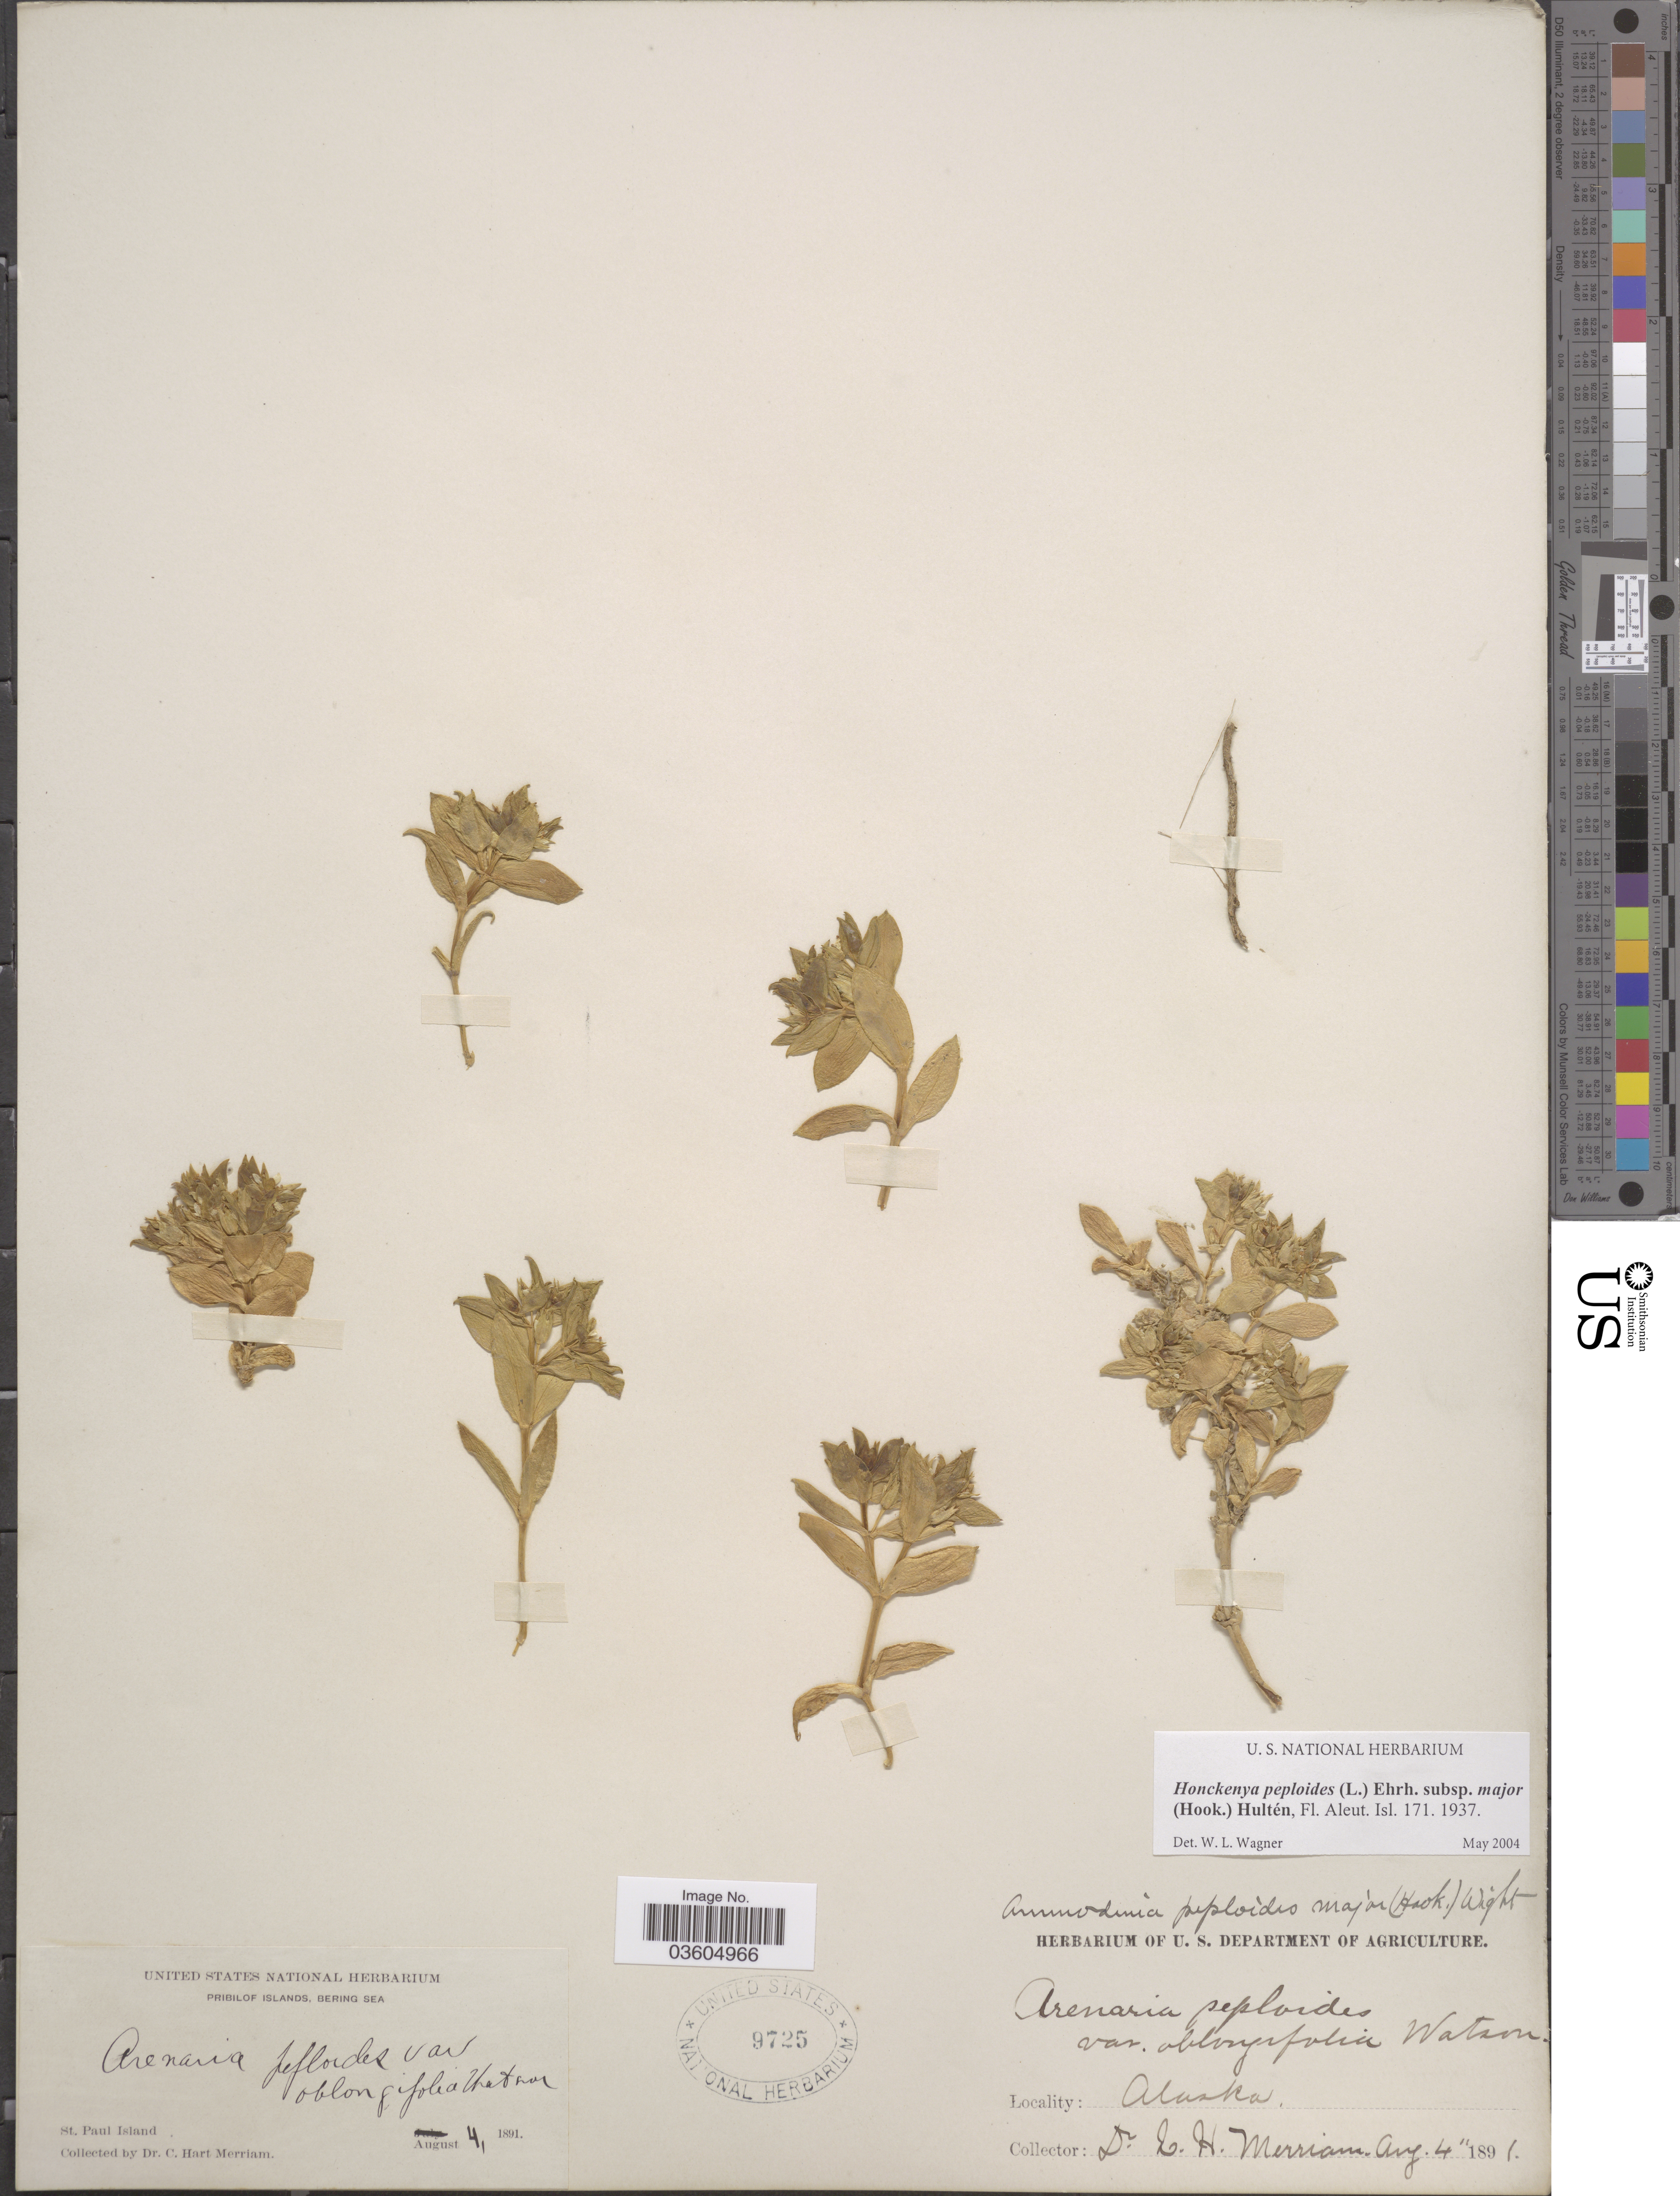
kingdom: Plantae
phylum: Tracheophyta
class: Magnoliopsida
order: Caryophyllales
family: Caryophyllaceae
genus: Honckenya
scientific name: Honckenya peploides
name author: (L.) Ehrh.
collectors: C. Merriam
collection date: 1891-08-04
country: United States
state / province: Alaska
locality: Pribilof Islands, Bering Sea. St. Paul Island.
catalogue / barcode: US 9725